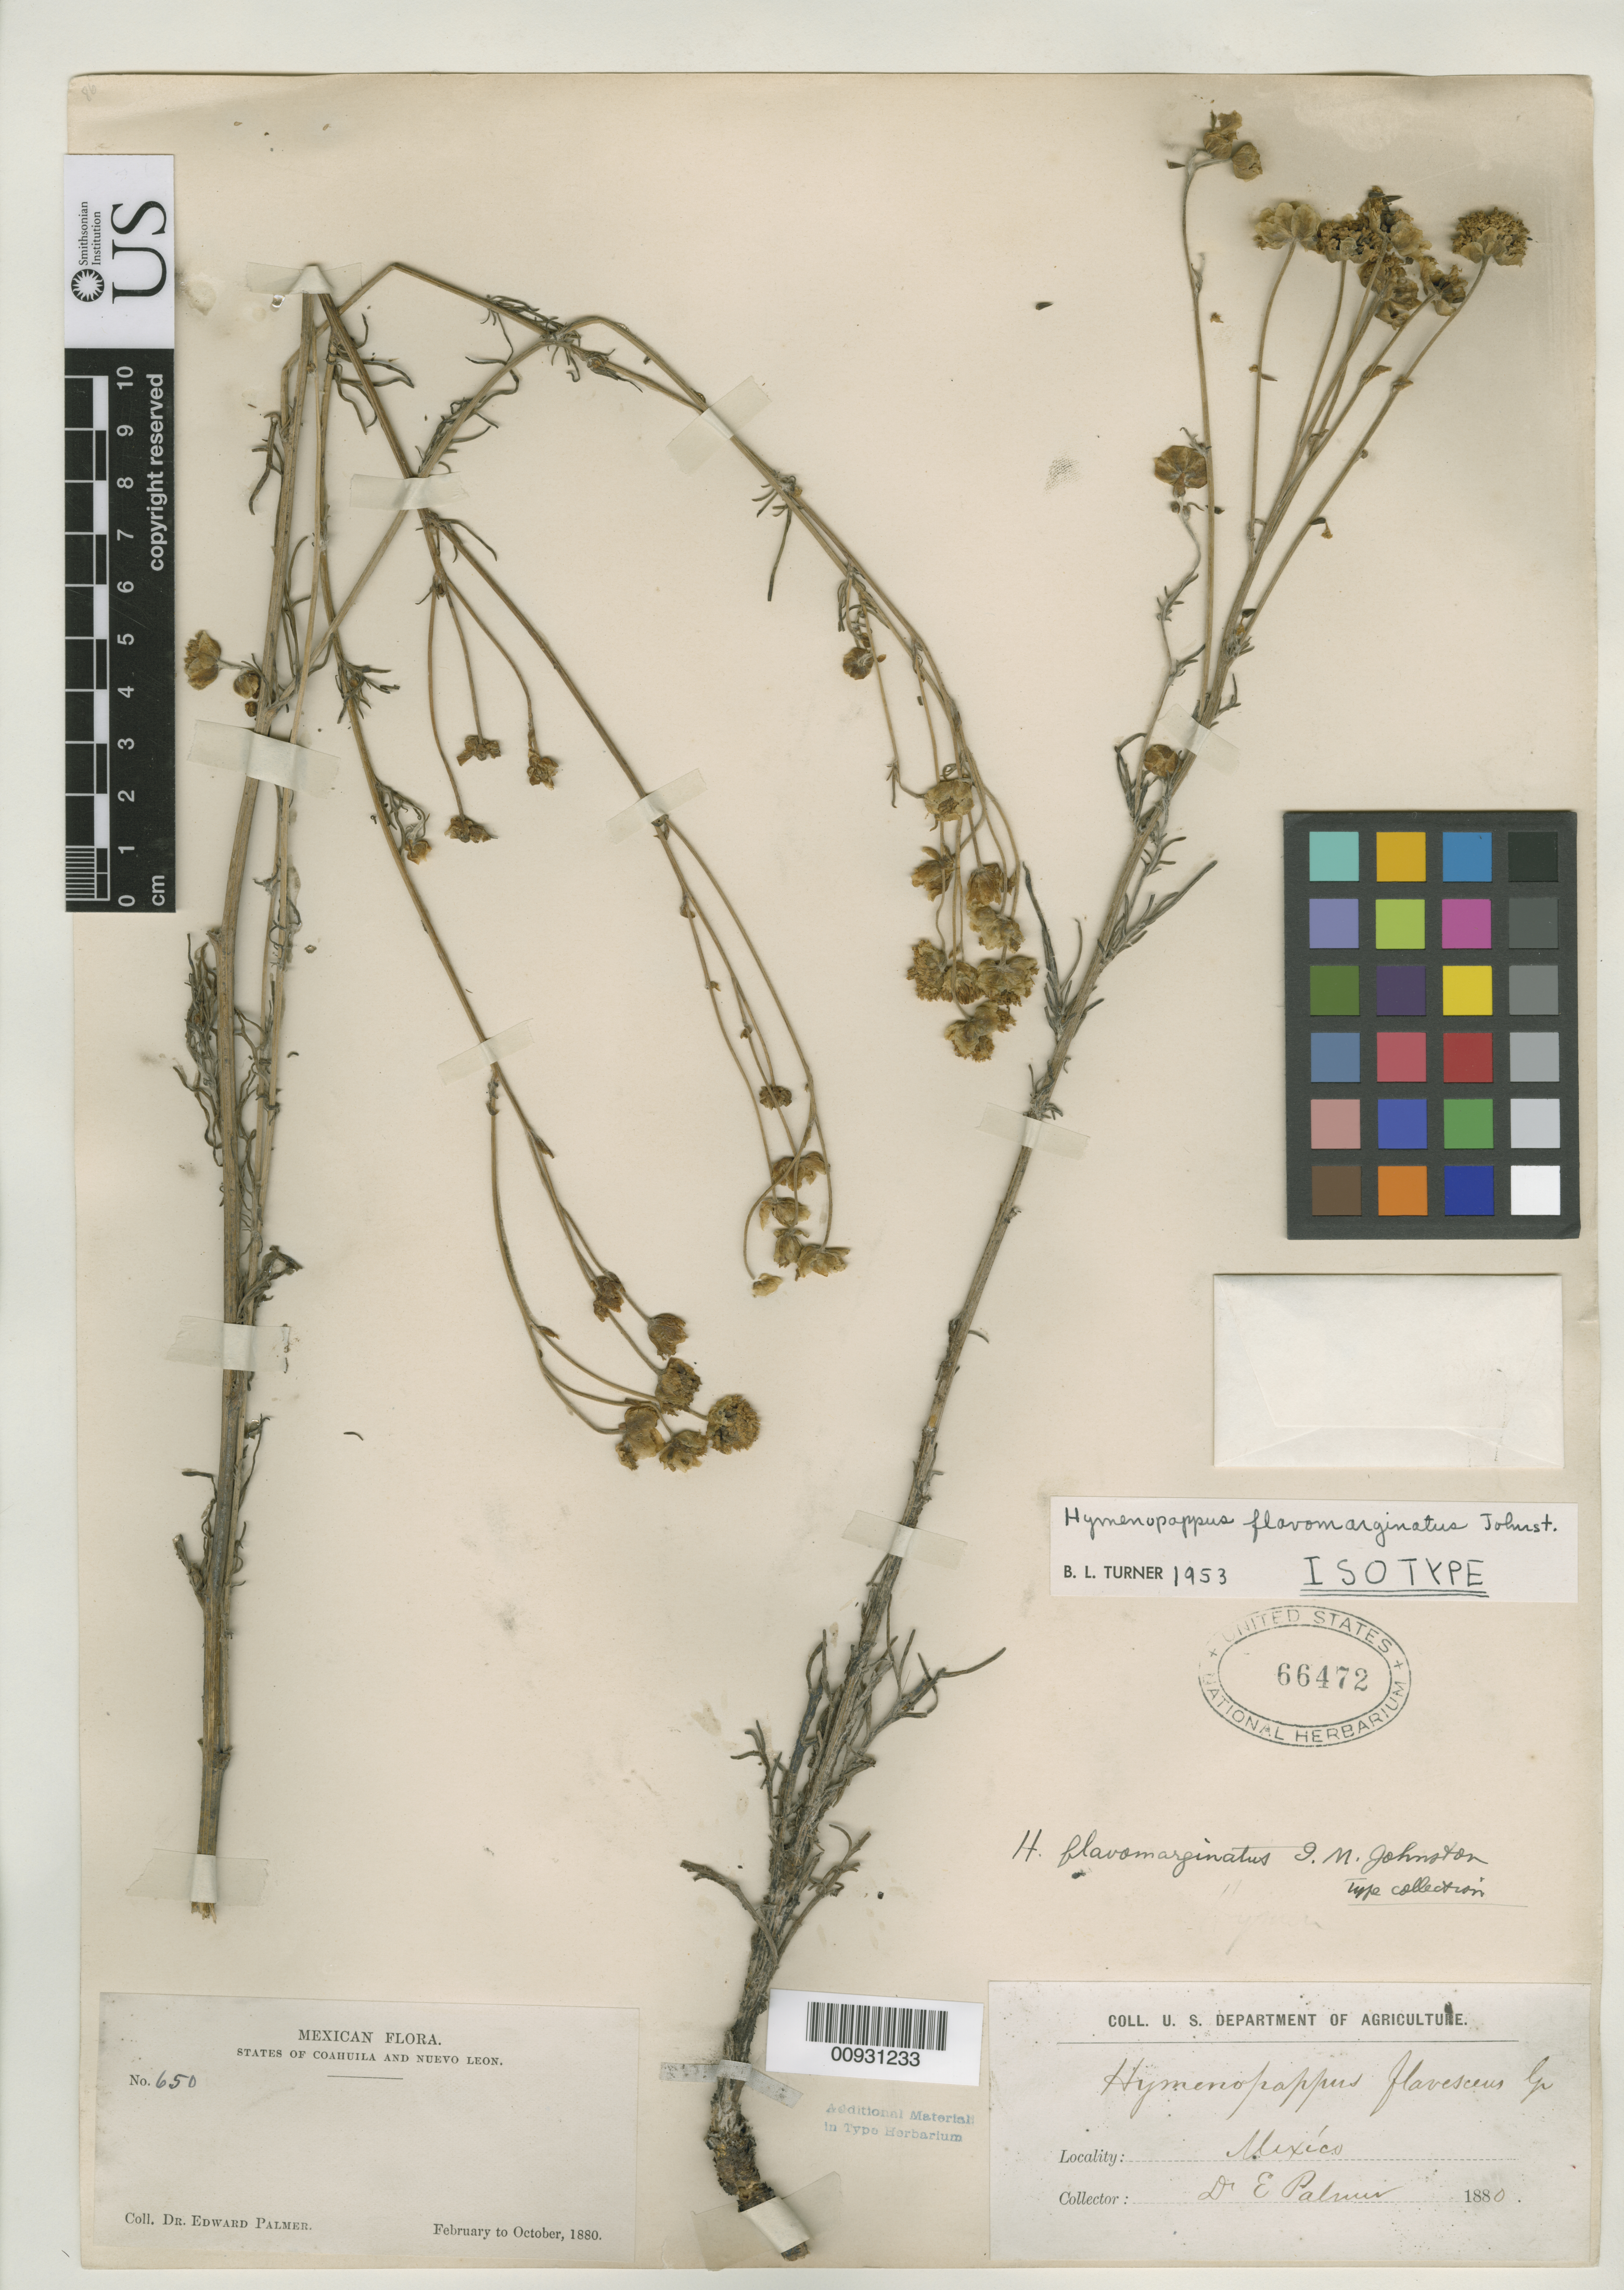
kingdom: Plantae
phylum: Tracheophyta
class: Magnoliopsida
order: Asterales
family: Asteraceae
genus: Hymenopappus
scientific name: Hymenopappus flavomarginatus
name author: I.M. Johnst.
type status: Isotype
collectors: E. Palmer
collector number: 650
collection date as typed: Feb 1880 to -- Oct 1880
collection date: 1880-02/1880-10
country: Mexico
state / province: Coahuila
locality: Coahuila and Nuevo Leon.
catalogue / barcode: US 66472